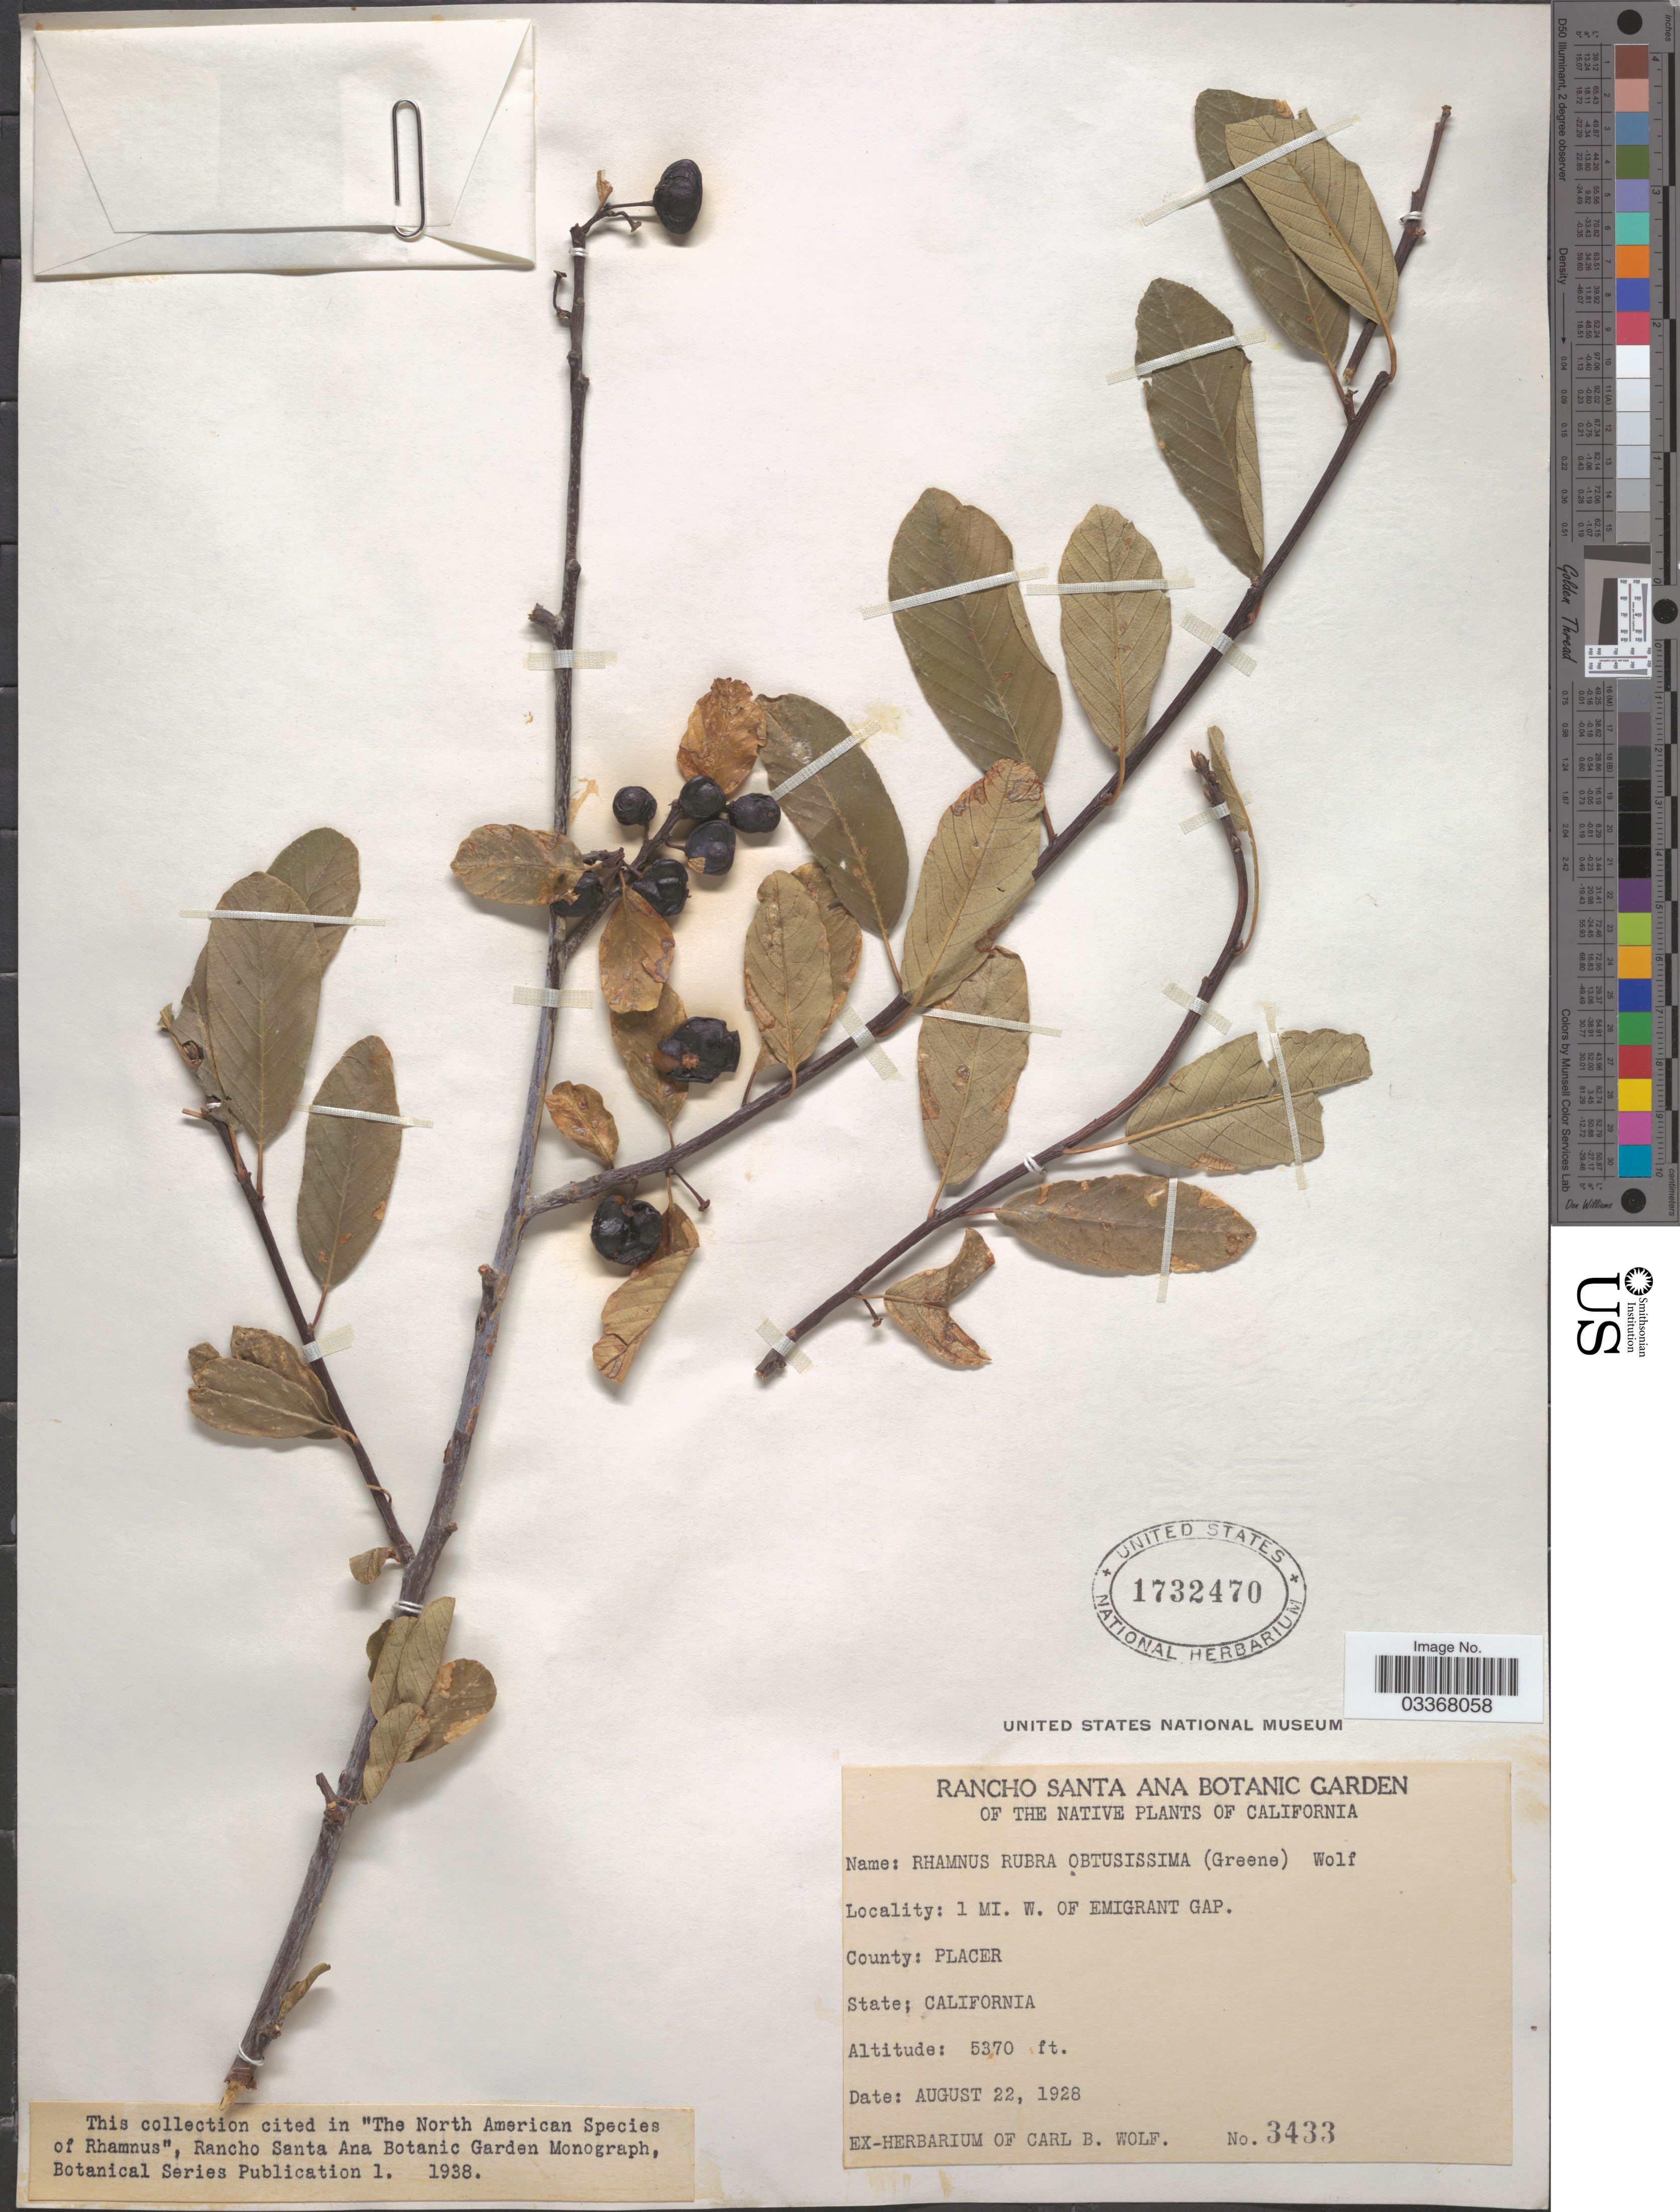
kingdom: Plantae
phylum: Tracheophyta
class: Magnoliopsida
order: Rosales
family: Rhamnaceae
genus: Frangula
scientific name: Frangula rubra subsp. obtusissima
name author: (Greene) Kartesz & Gandhi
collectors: ex herb. Carl B. Wolf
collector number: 3433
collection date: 1928-08-22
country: United States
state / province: California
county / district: Placer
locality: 1 mi. W. of Emigrant Gap, County: Placer.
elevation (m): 1637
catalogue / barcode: US 1732470